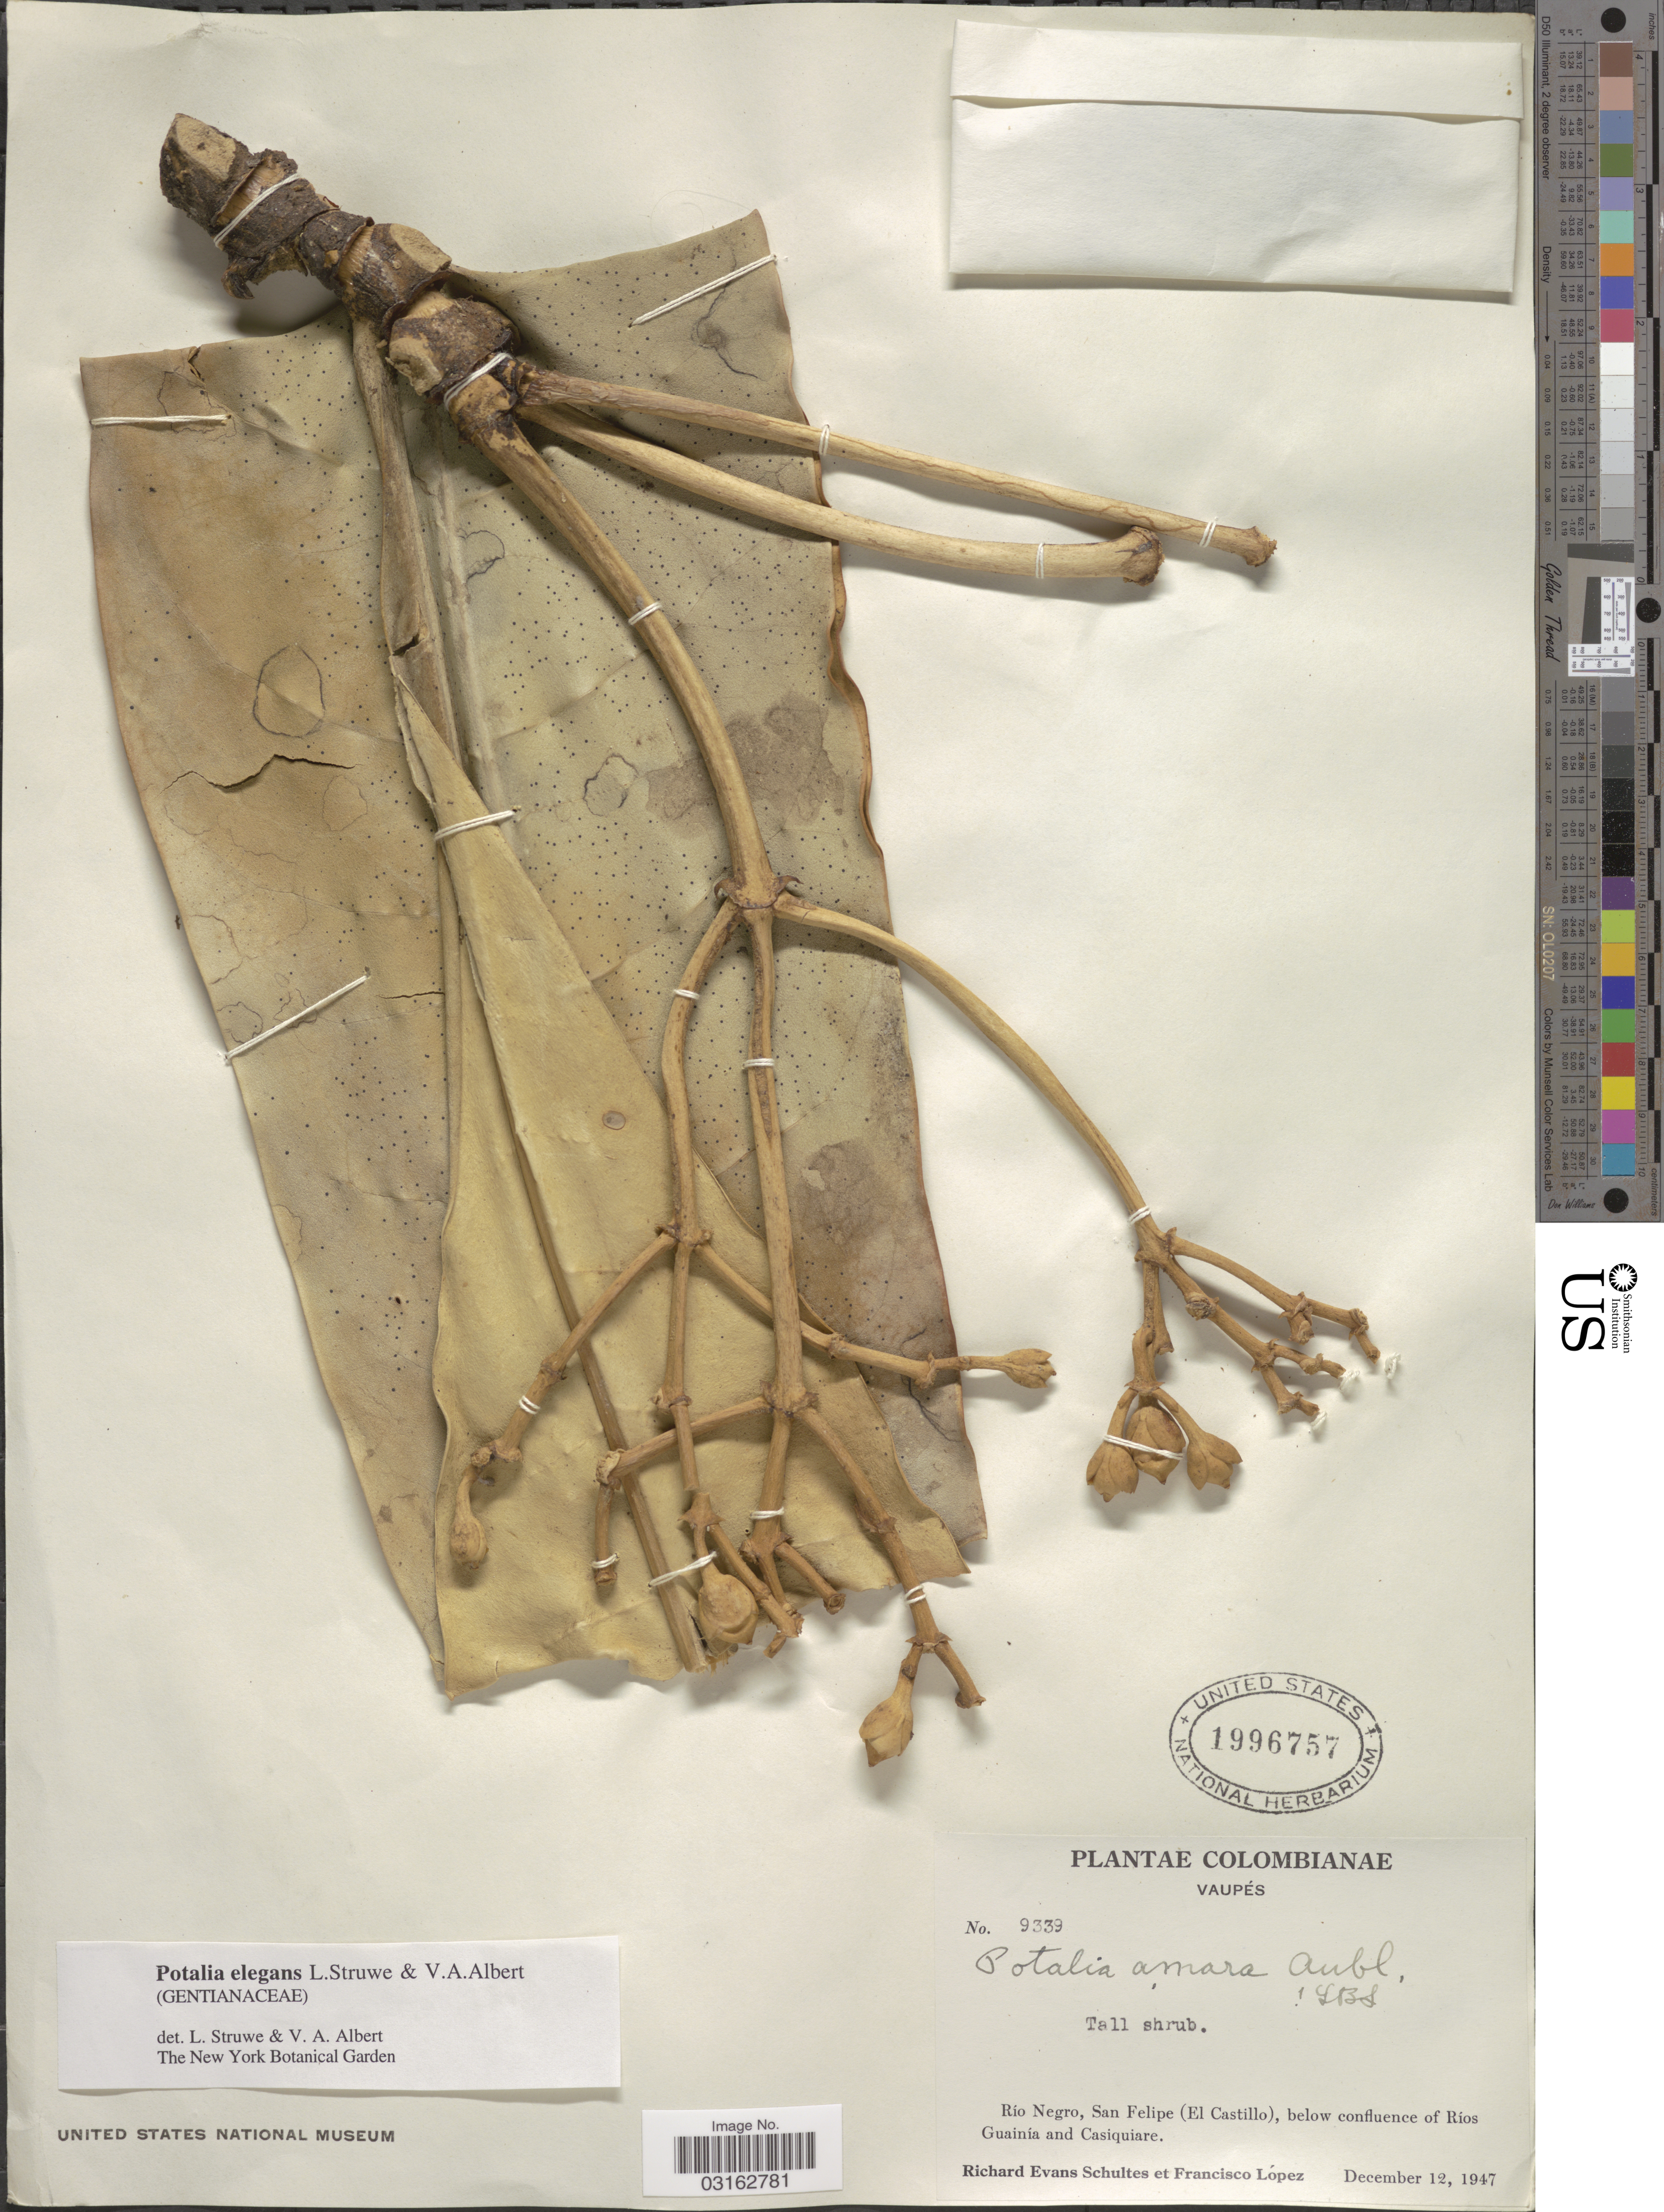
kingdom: Plantae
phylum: Tracheophyta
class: Magnoliopsida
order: Gentianales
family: Gentianaceae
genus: Potalia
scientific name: Potalia elegans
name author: Struwe & V.A. Albert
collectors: R. E. Schultes & F. Lopéz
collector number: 9339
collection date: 1947-12-12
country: Colombia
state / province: Vaupés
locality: Río Negro, San Felipe (El Castillo), below confluence of Ríos Guainía and Casiquiare.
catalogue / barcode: US 1996757